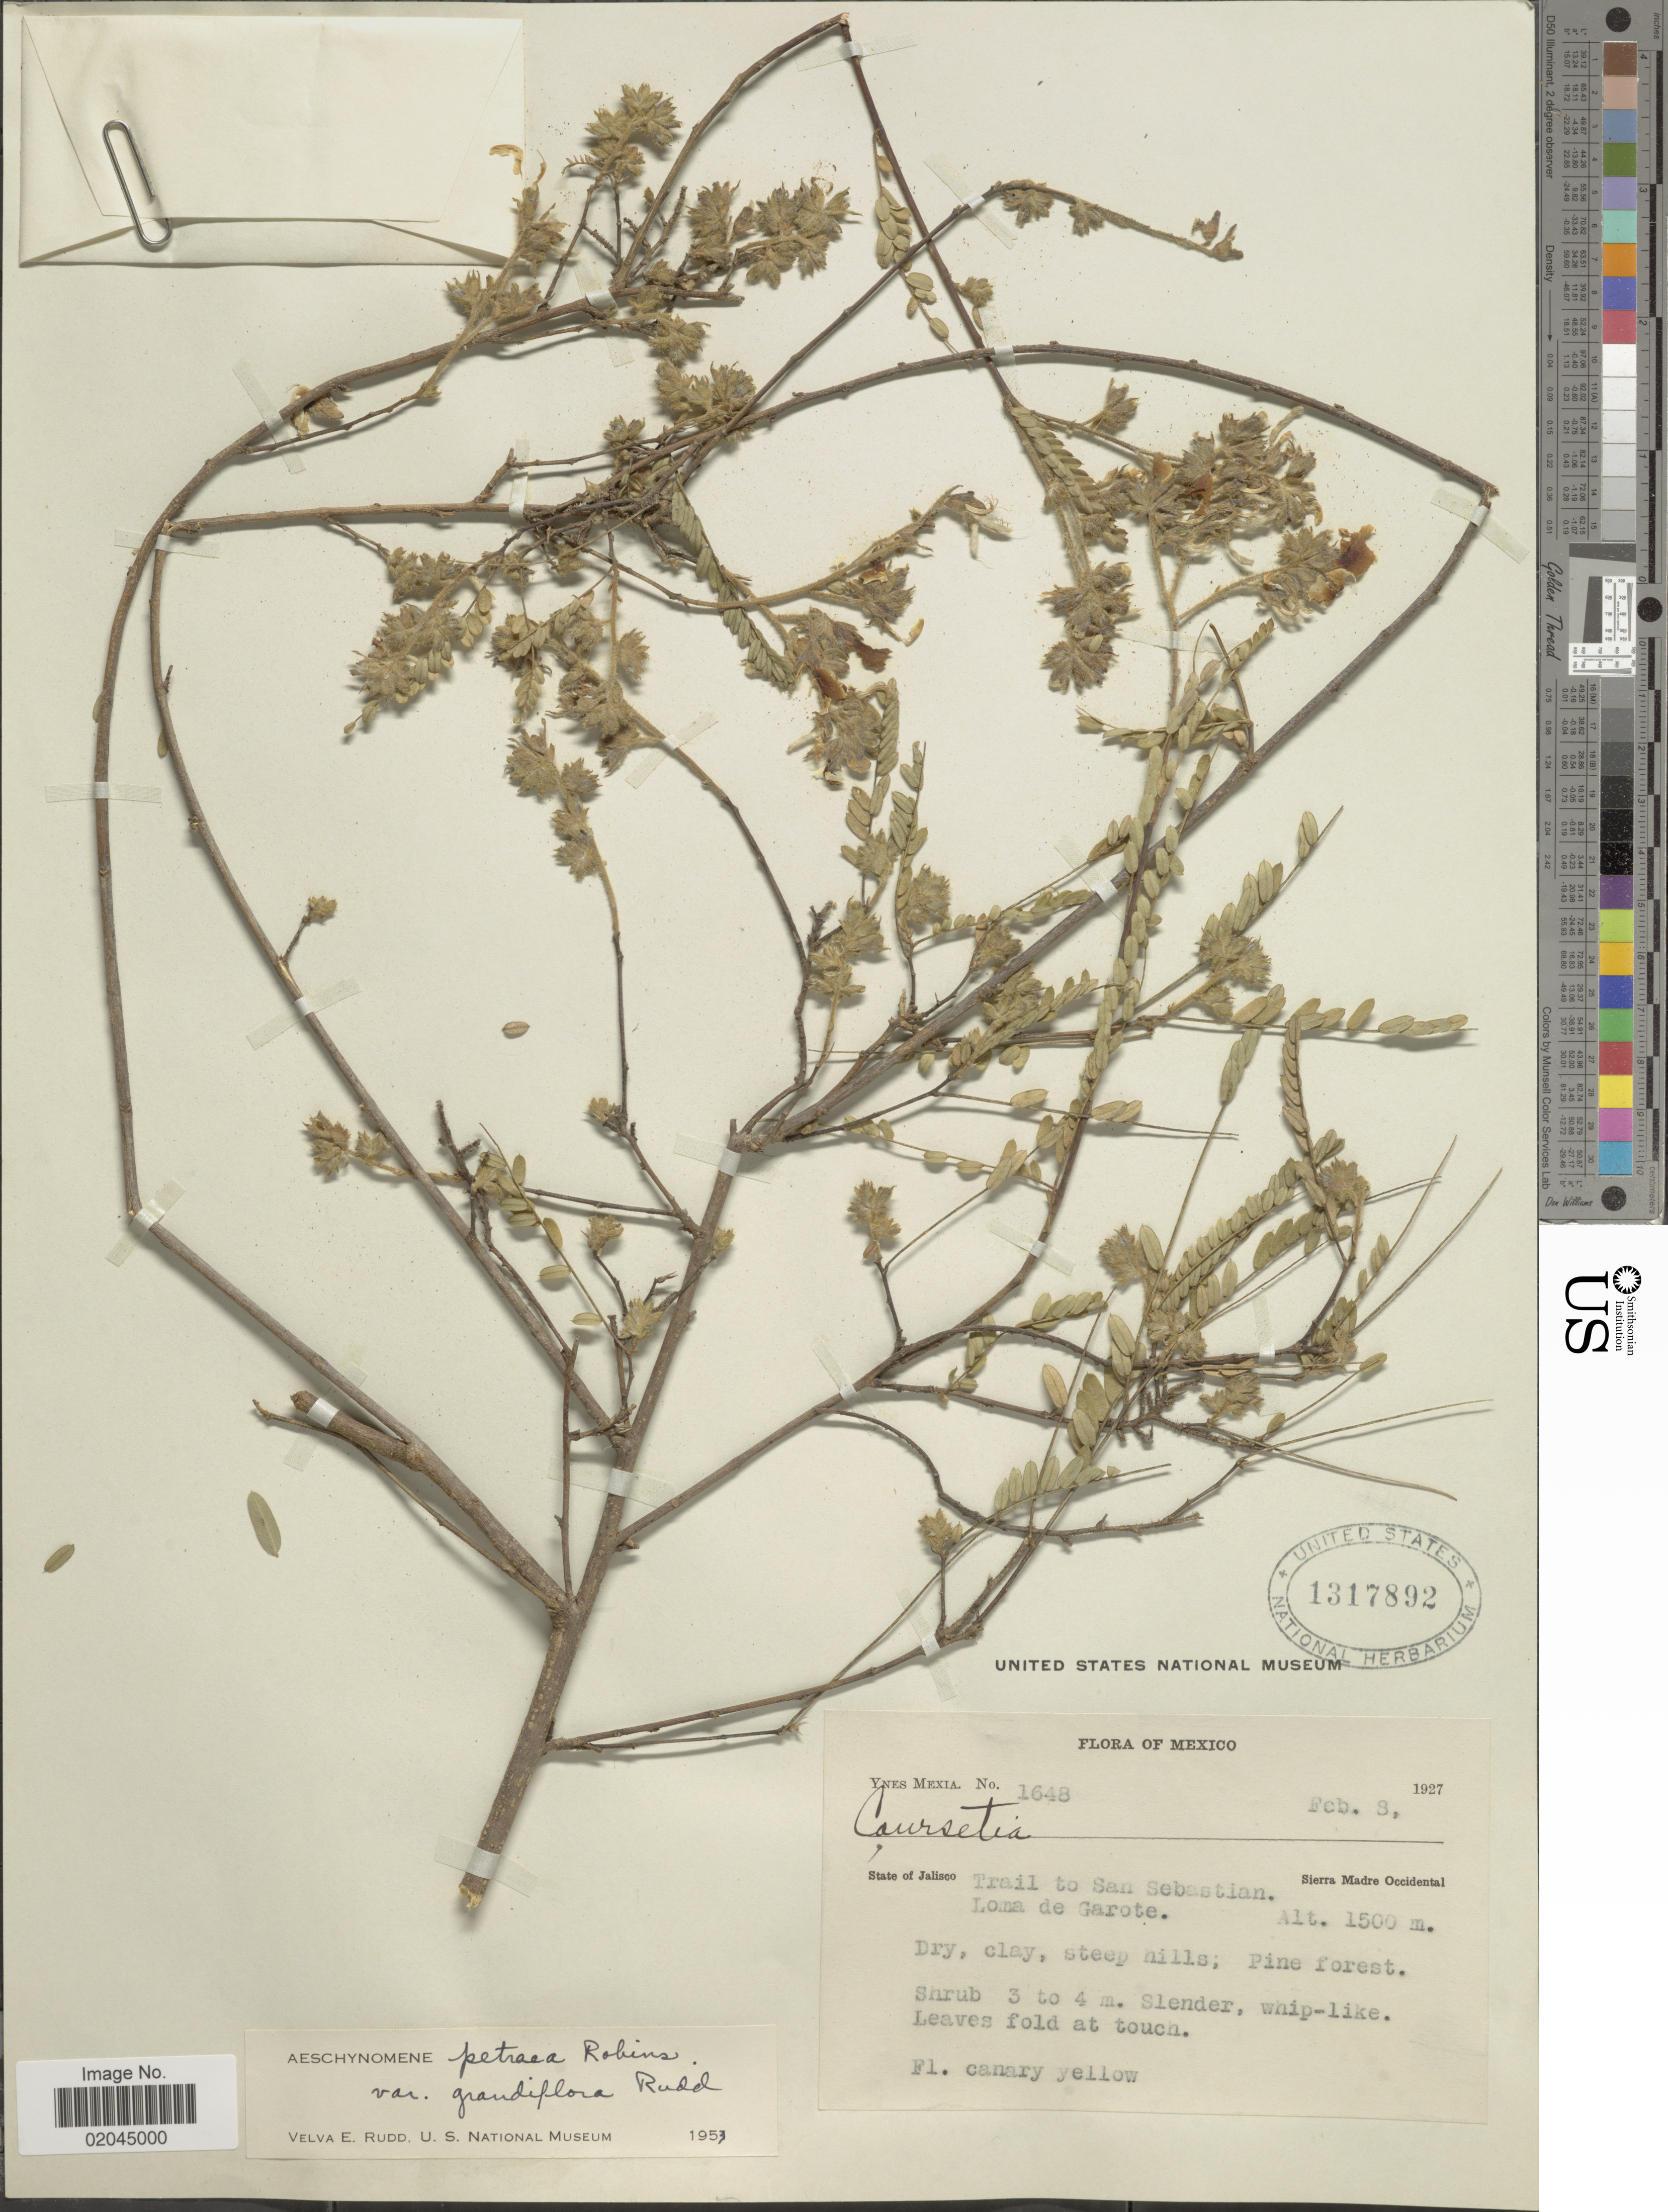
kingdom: Plantae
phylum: Tracheophyta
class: Magnoliopsida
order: Fabales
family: Fabaceae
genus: Aeschynomene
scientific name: Aeschynomene petraea var. grandiflora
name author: Rudd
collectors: Y. Mexia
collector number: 1648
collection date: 1927-02-08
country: Mexico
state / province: Jalisco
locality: State of Jalisco, Trail to San Sebastian, Loma de Garote, Sierra Madre Occidental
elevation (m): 1500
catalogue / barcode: US 1317892